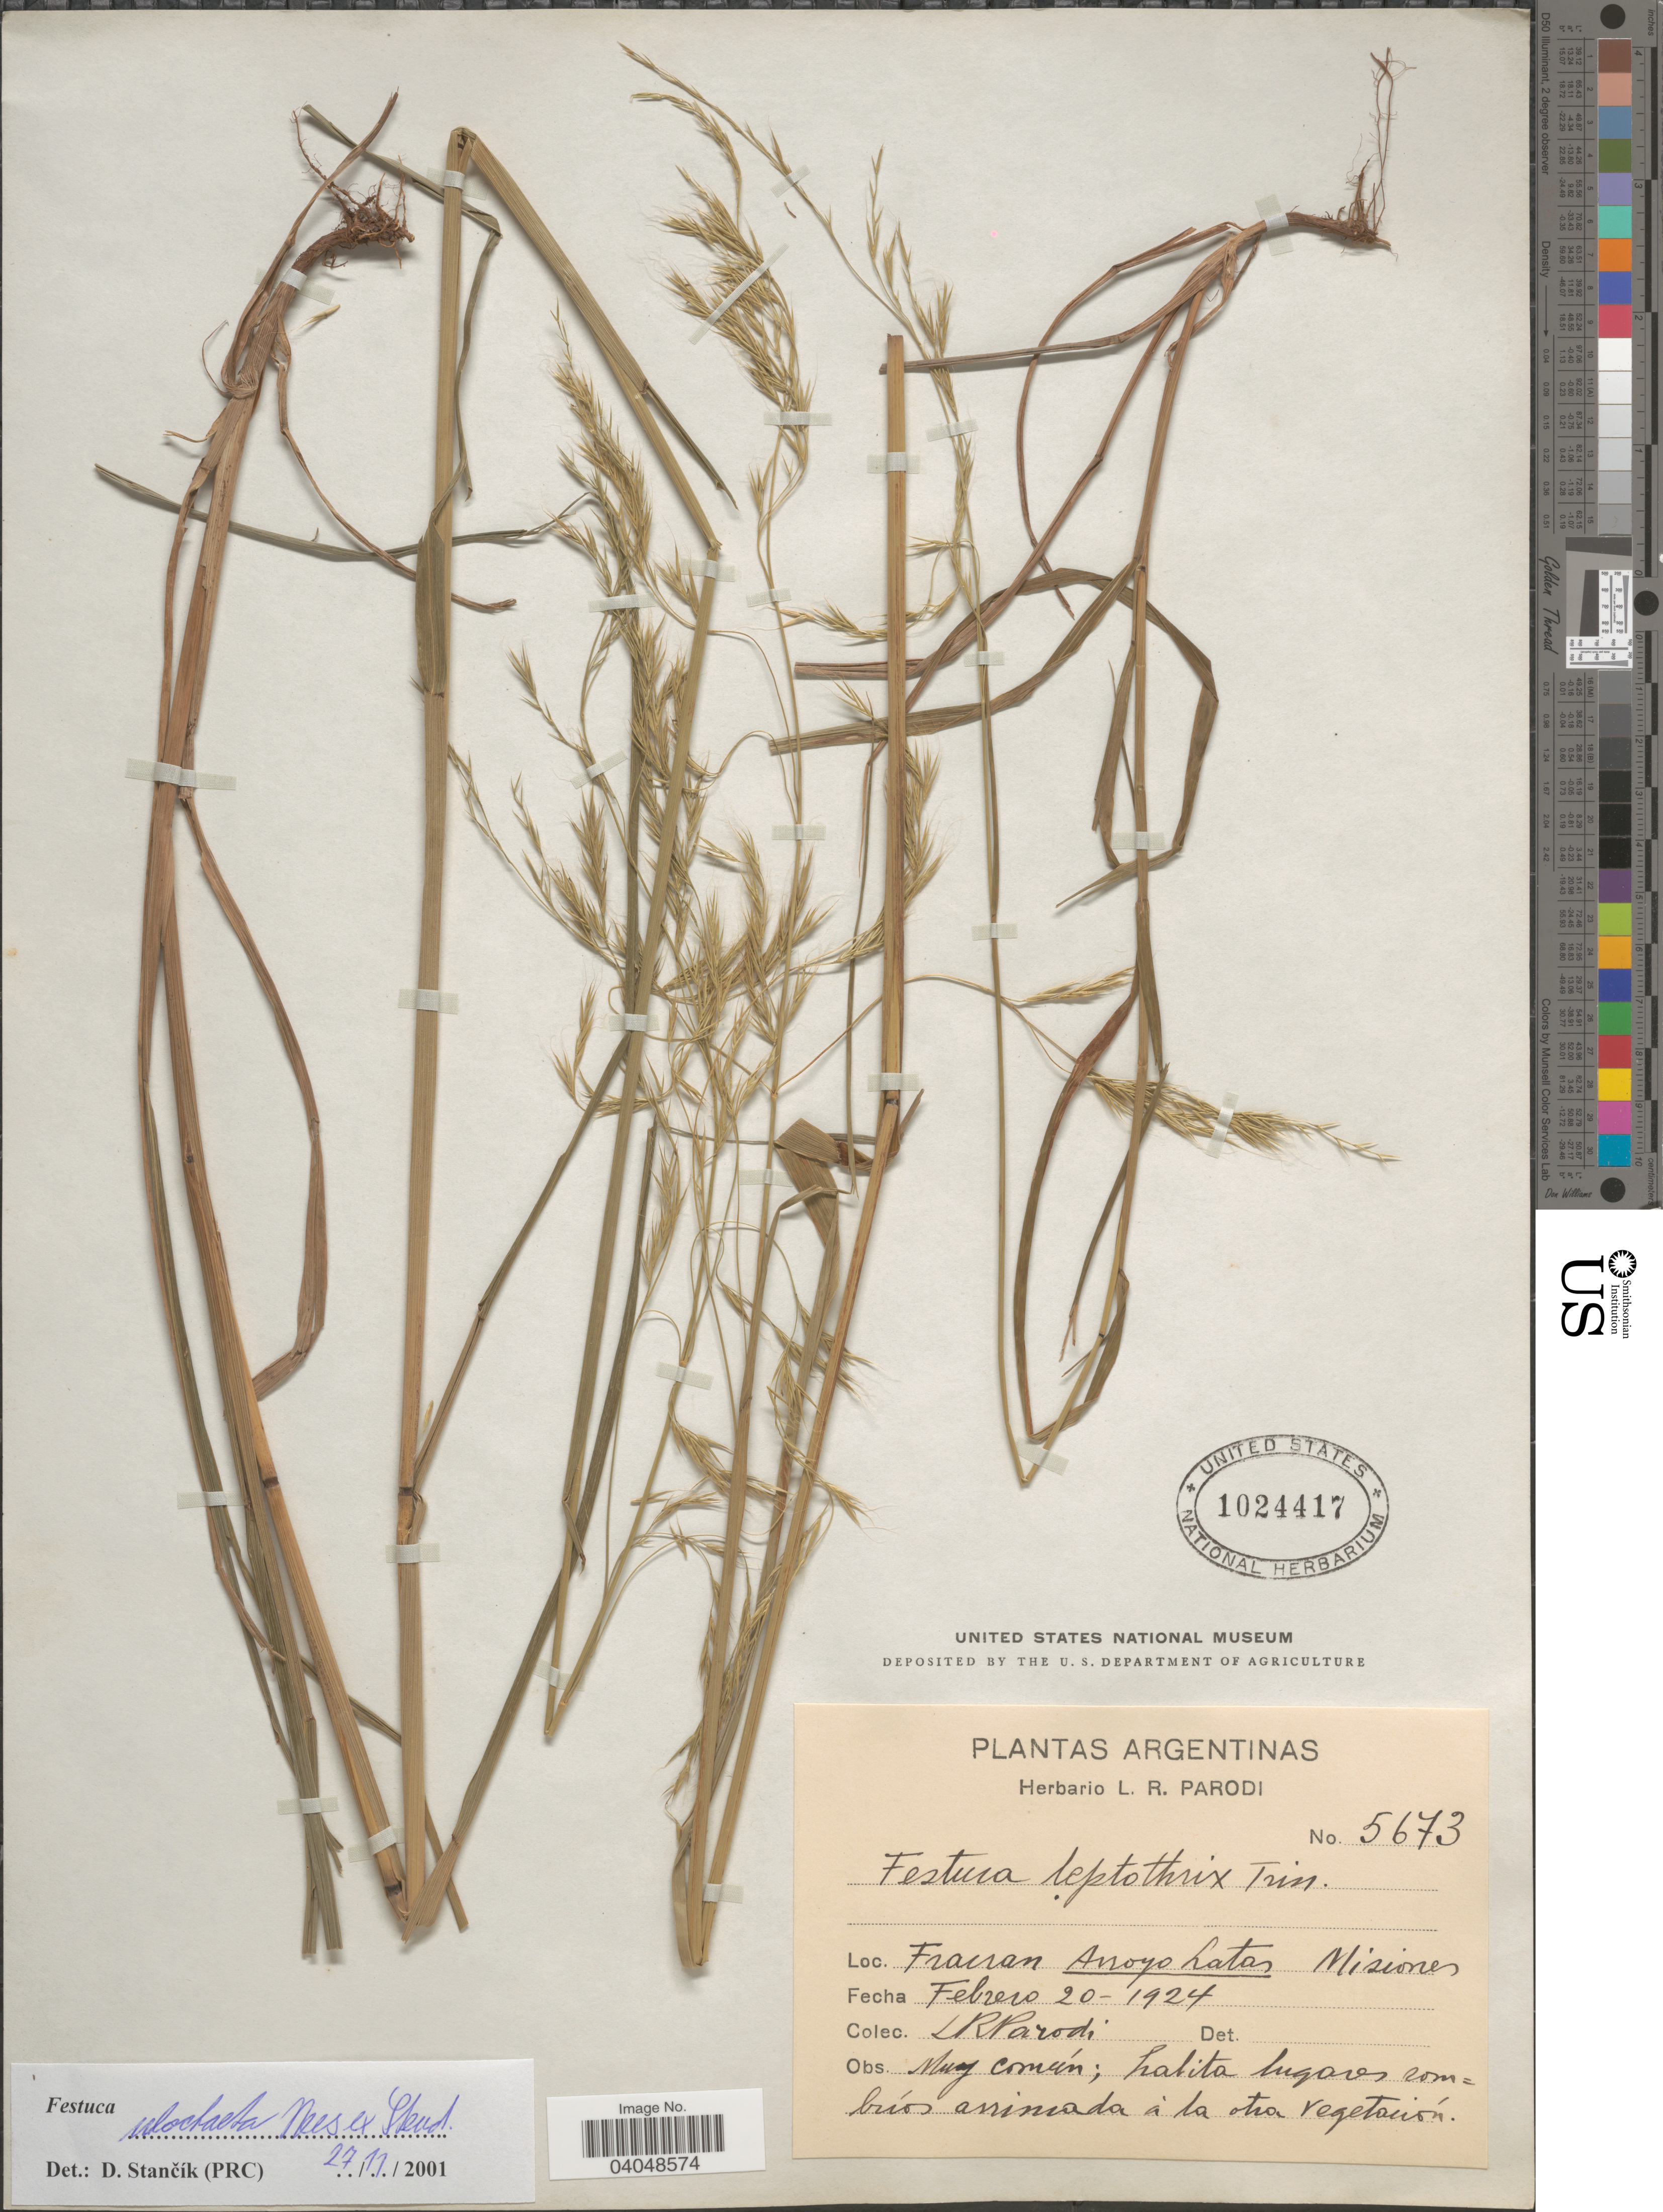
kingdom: Plantae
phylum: Tracheophyta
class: Liliopsida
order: Poales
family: Poaceae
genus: Festuca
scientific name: Festuca ulochaeta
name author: Nees ex Steud.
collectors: L. R. Parodi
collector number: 5673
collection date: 1924-02-20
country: Argentina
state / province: Misiones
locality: Frairan Arroyo Latas.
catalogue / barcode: US 1024417